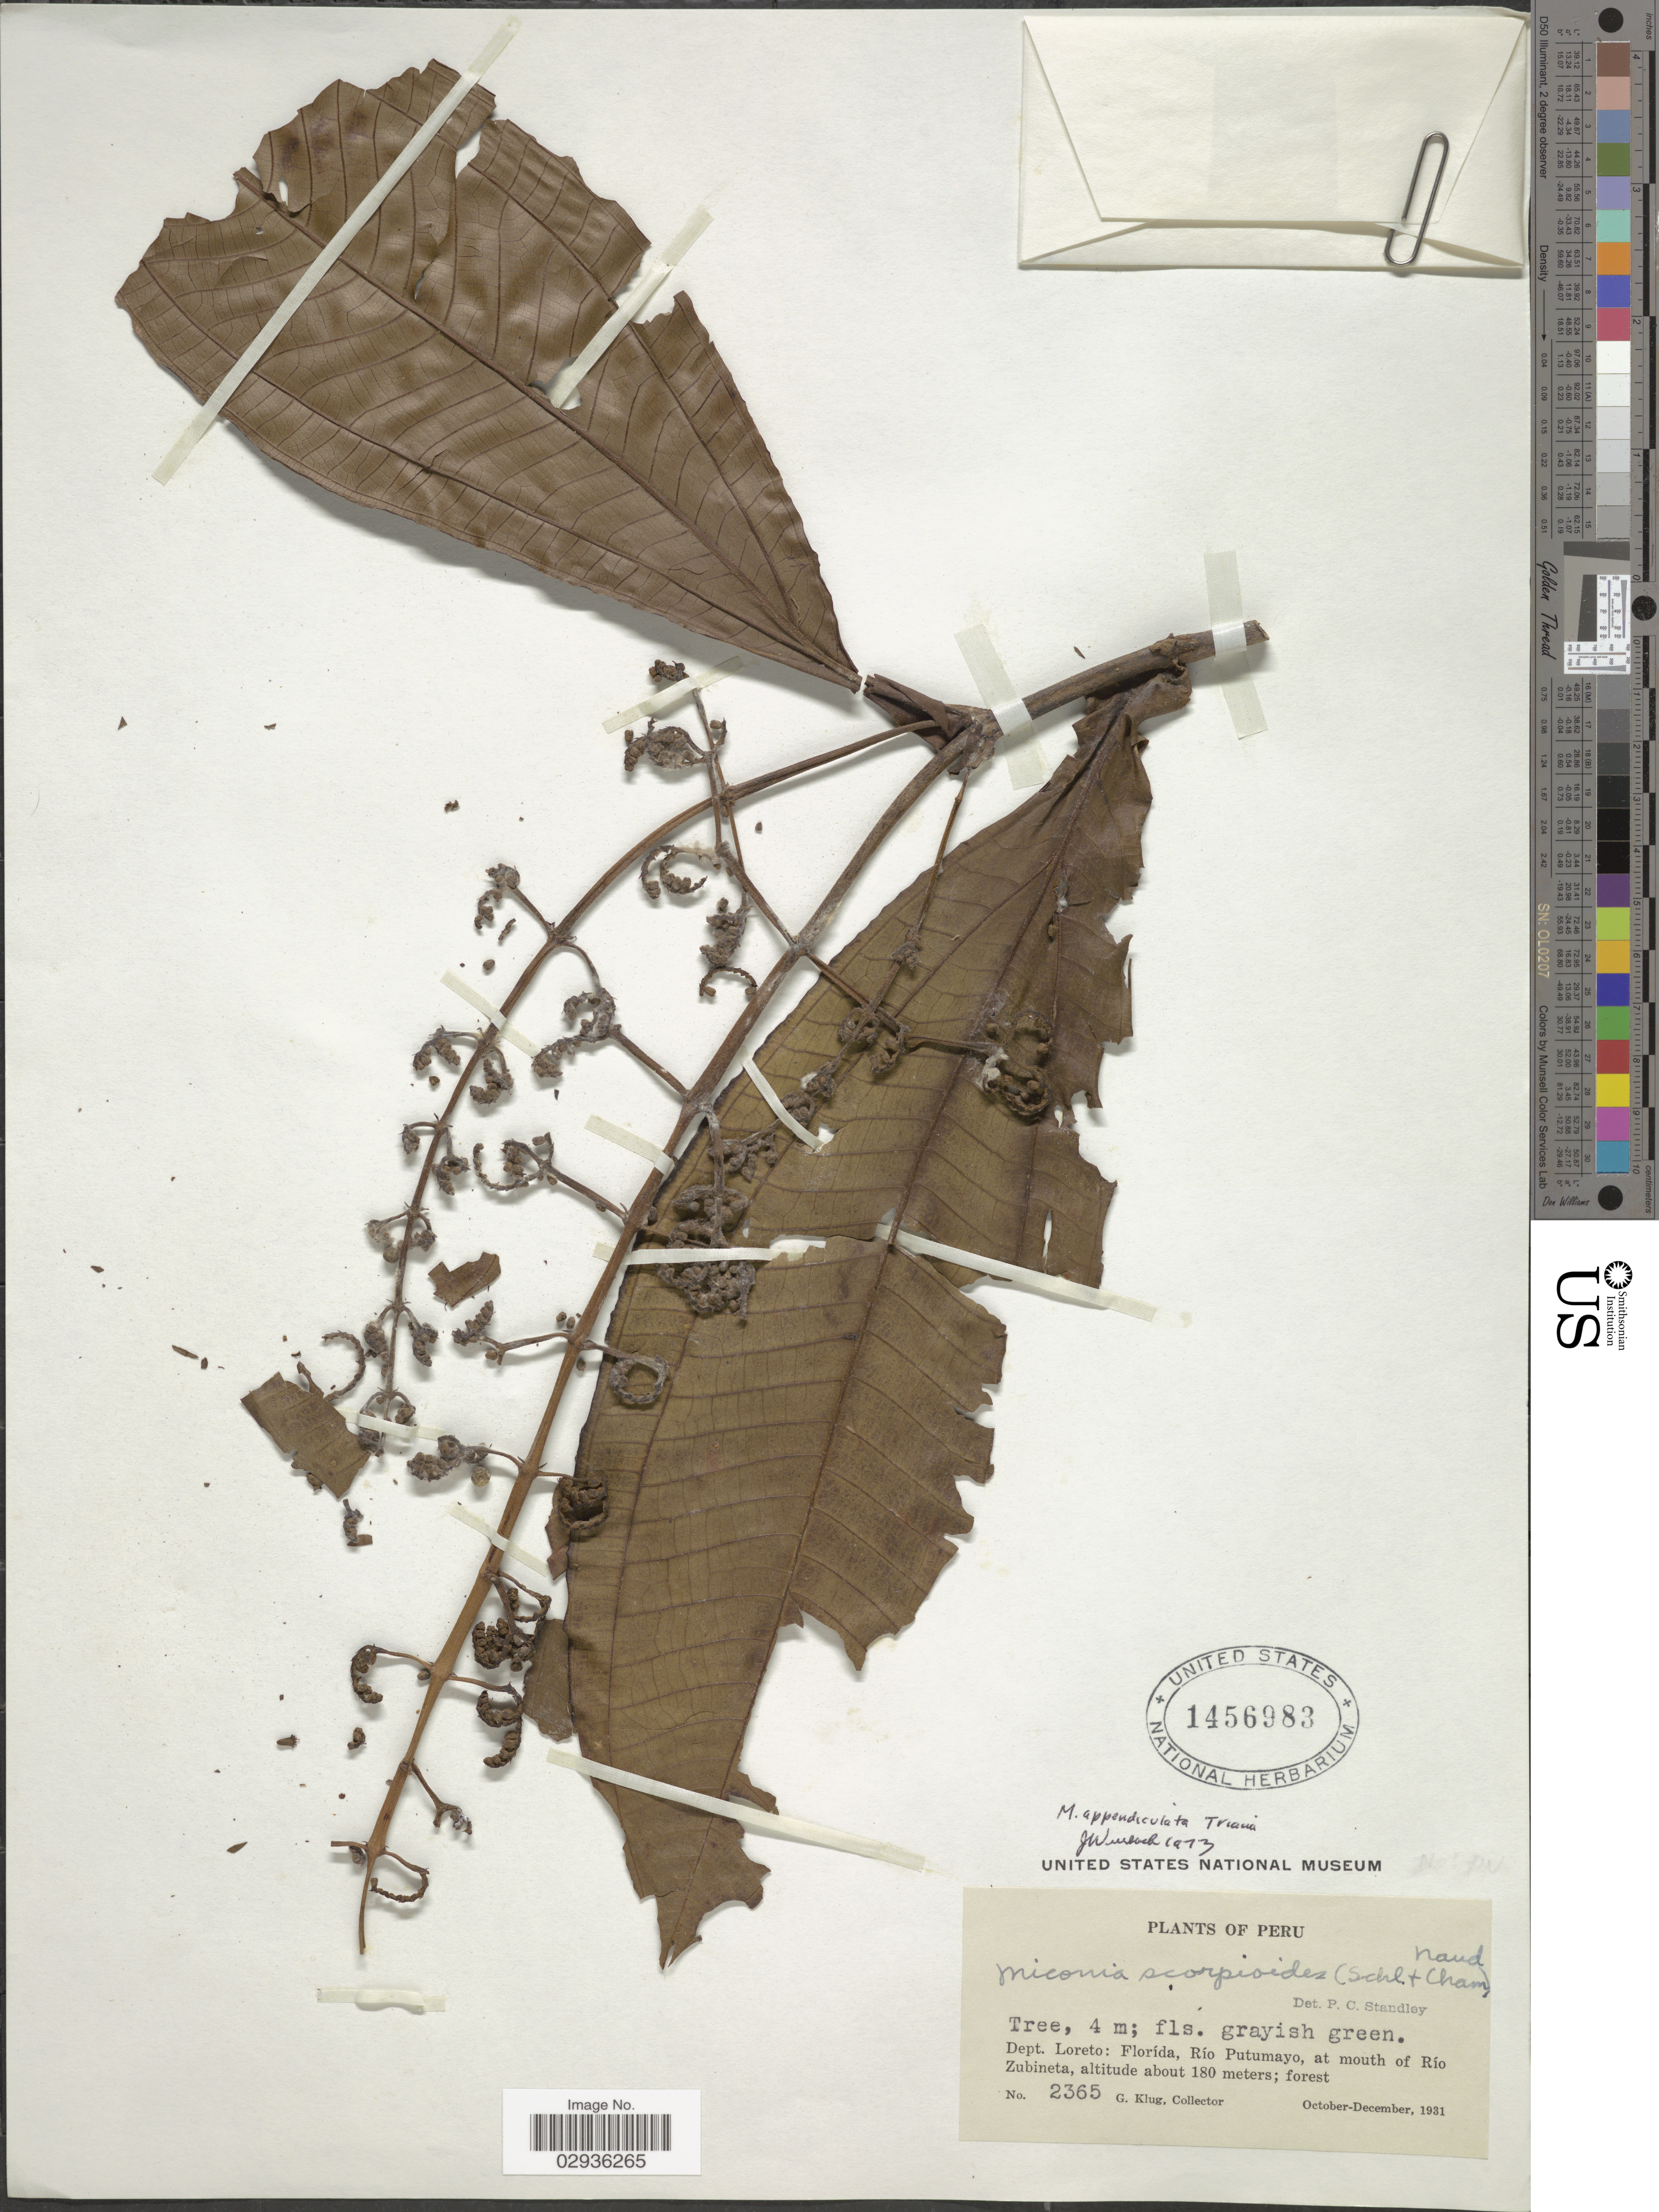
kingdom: Plantae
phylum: Tracheophyta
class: Magnoliopsida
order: Myrtales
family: Melastomataceae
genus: Miconia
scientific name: Miconia appendiculata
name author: Triana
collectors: G. Klug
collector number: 2365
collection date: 1931-10/1931-12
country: Peru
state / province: Loreto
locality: Dept. Loreto: Florída, Río Putumayo, at mouth of Río Zubineta.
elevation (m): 180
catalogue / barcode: US 1456983